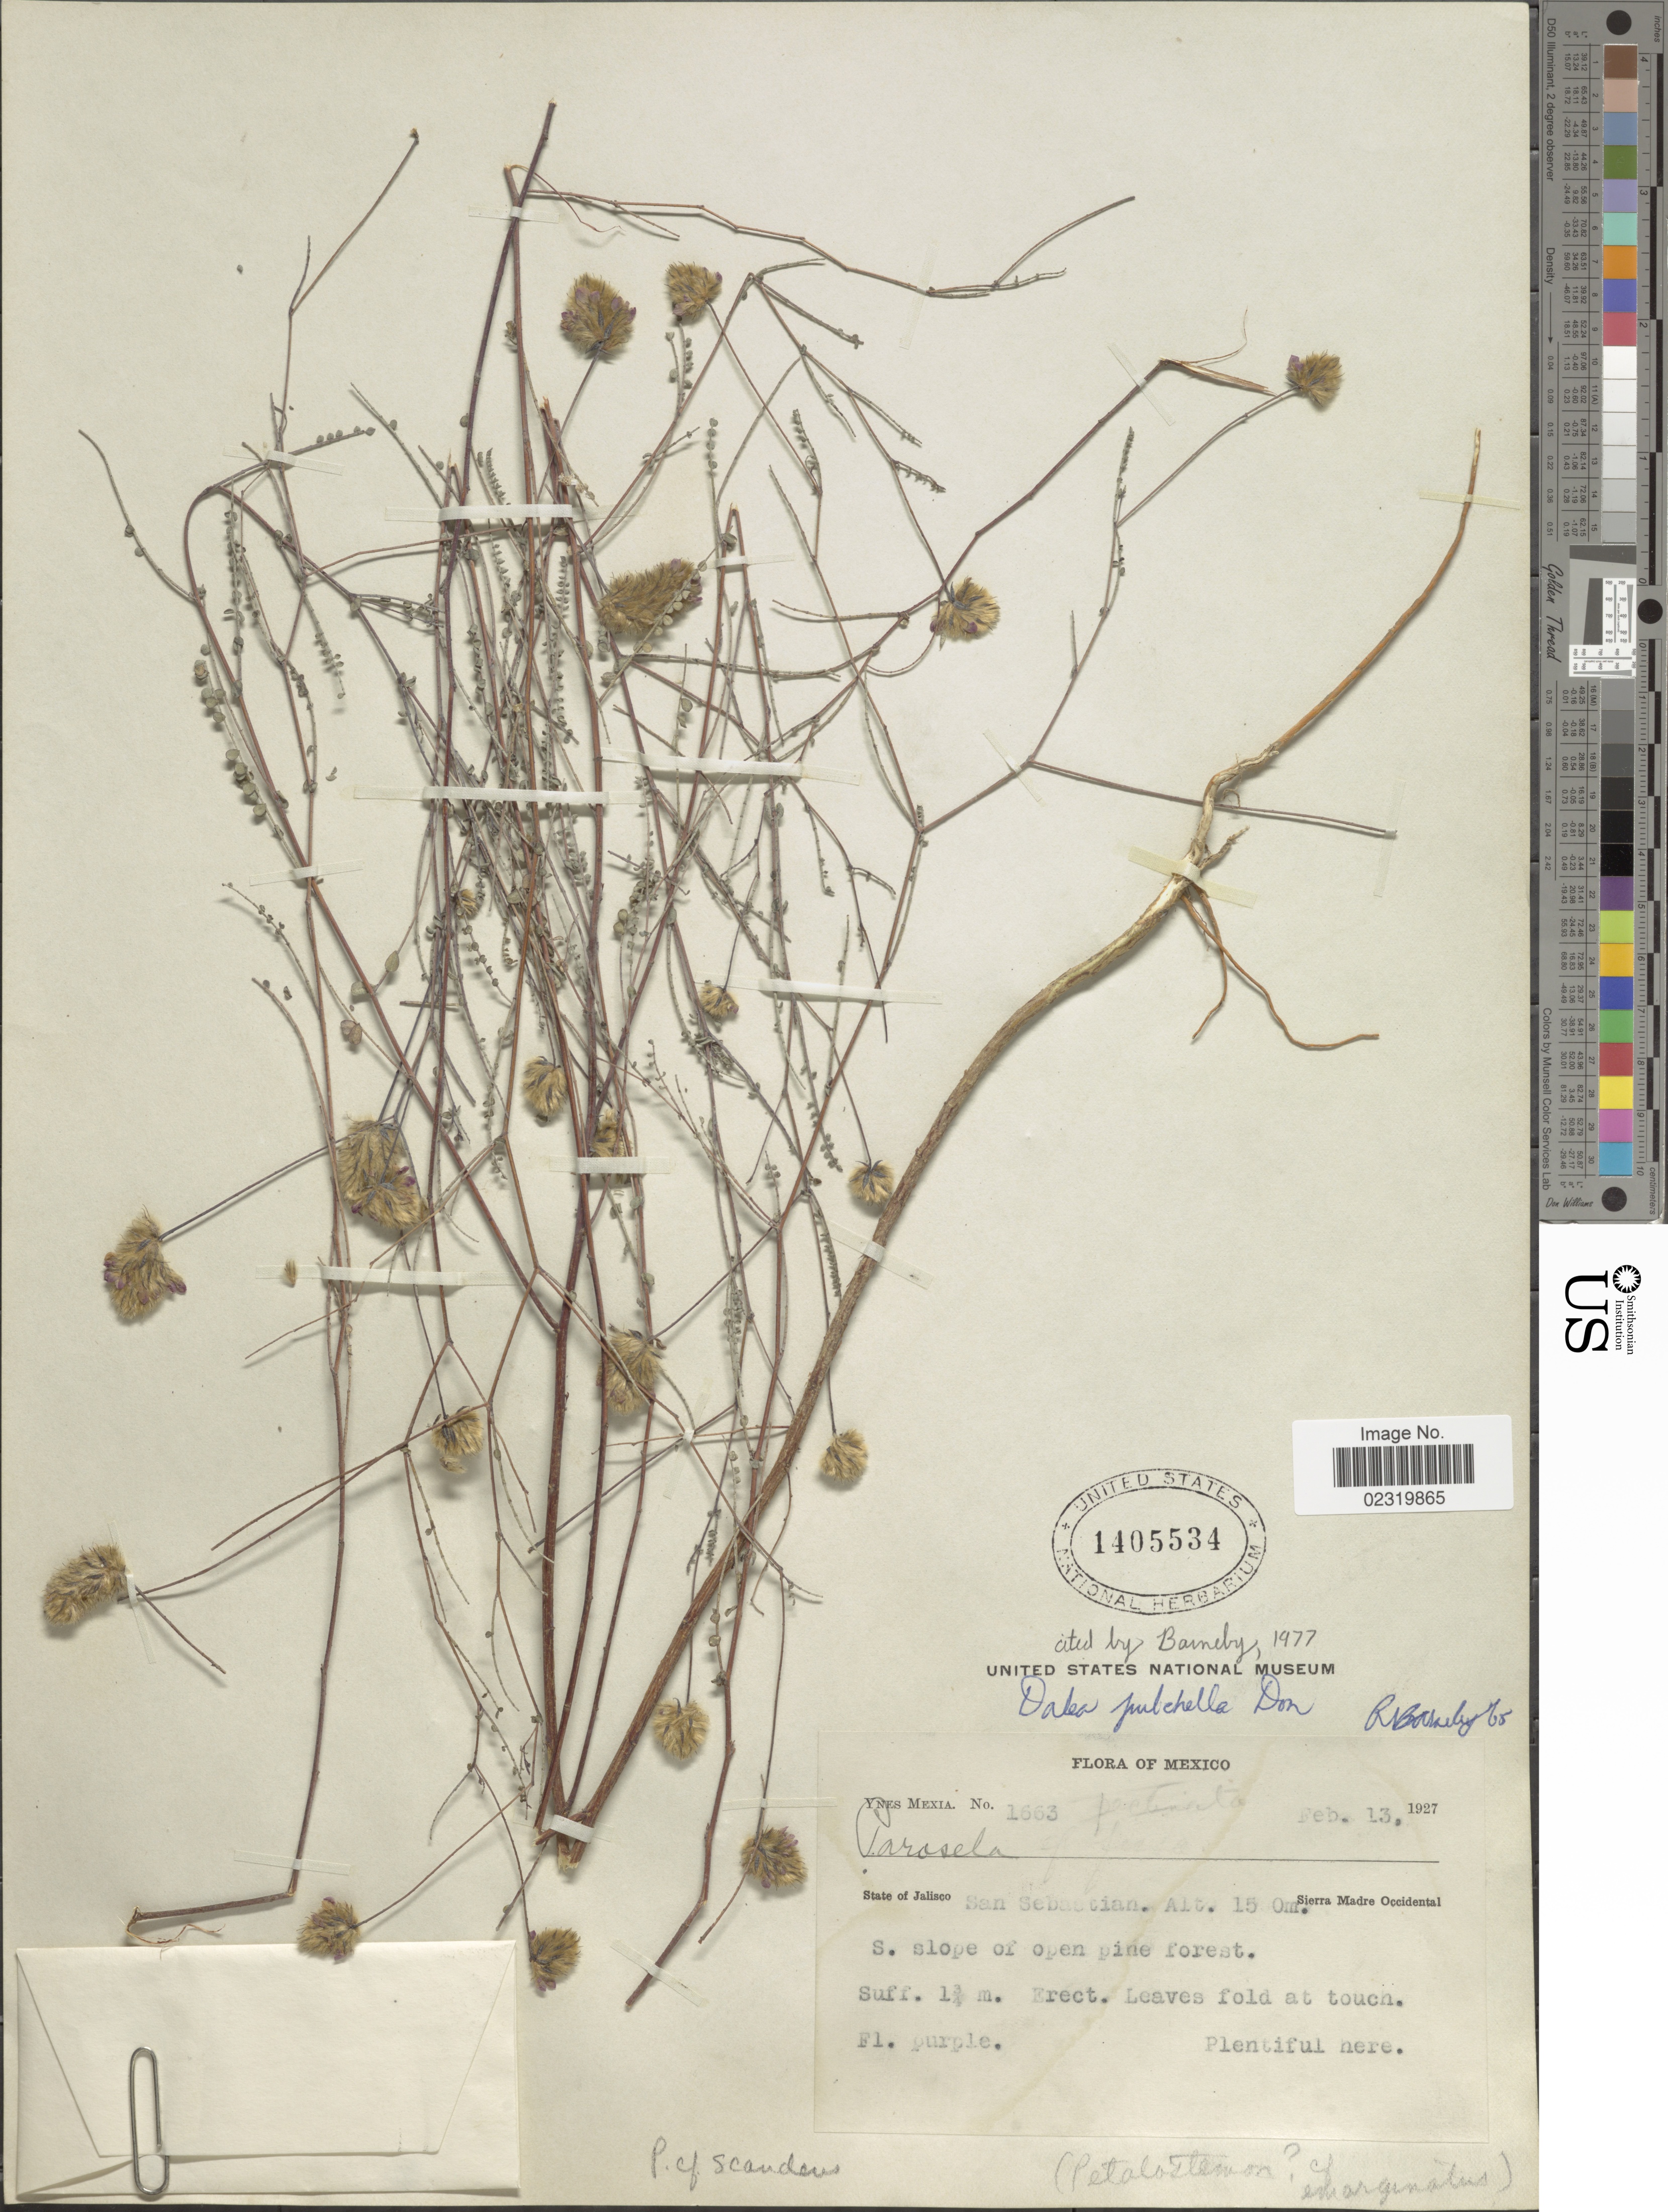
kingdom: Plantae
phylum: Tracheophyta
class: Magnoliopsida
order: Fabales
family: Fabaceae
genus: Dalea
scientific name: Dalea pulchella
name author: G. Don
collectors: Y. Mexia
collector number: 1663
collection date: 1927-02-13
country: Mexico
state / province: Jalisco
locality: San Sebastian. Sierra Madre Occidental.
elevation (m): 150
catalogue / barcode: US 1405534